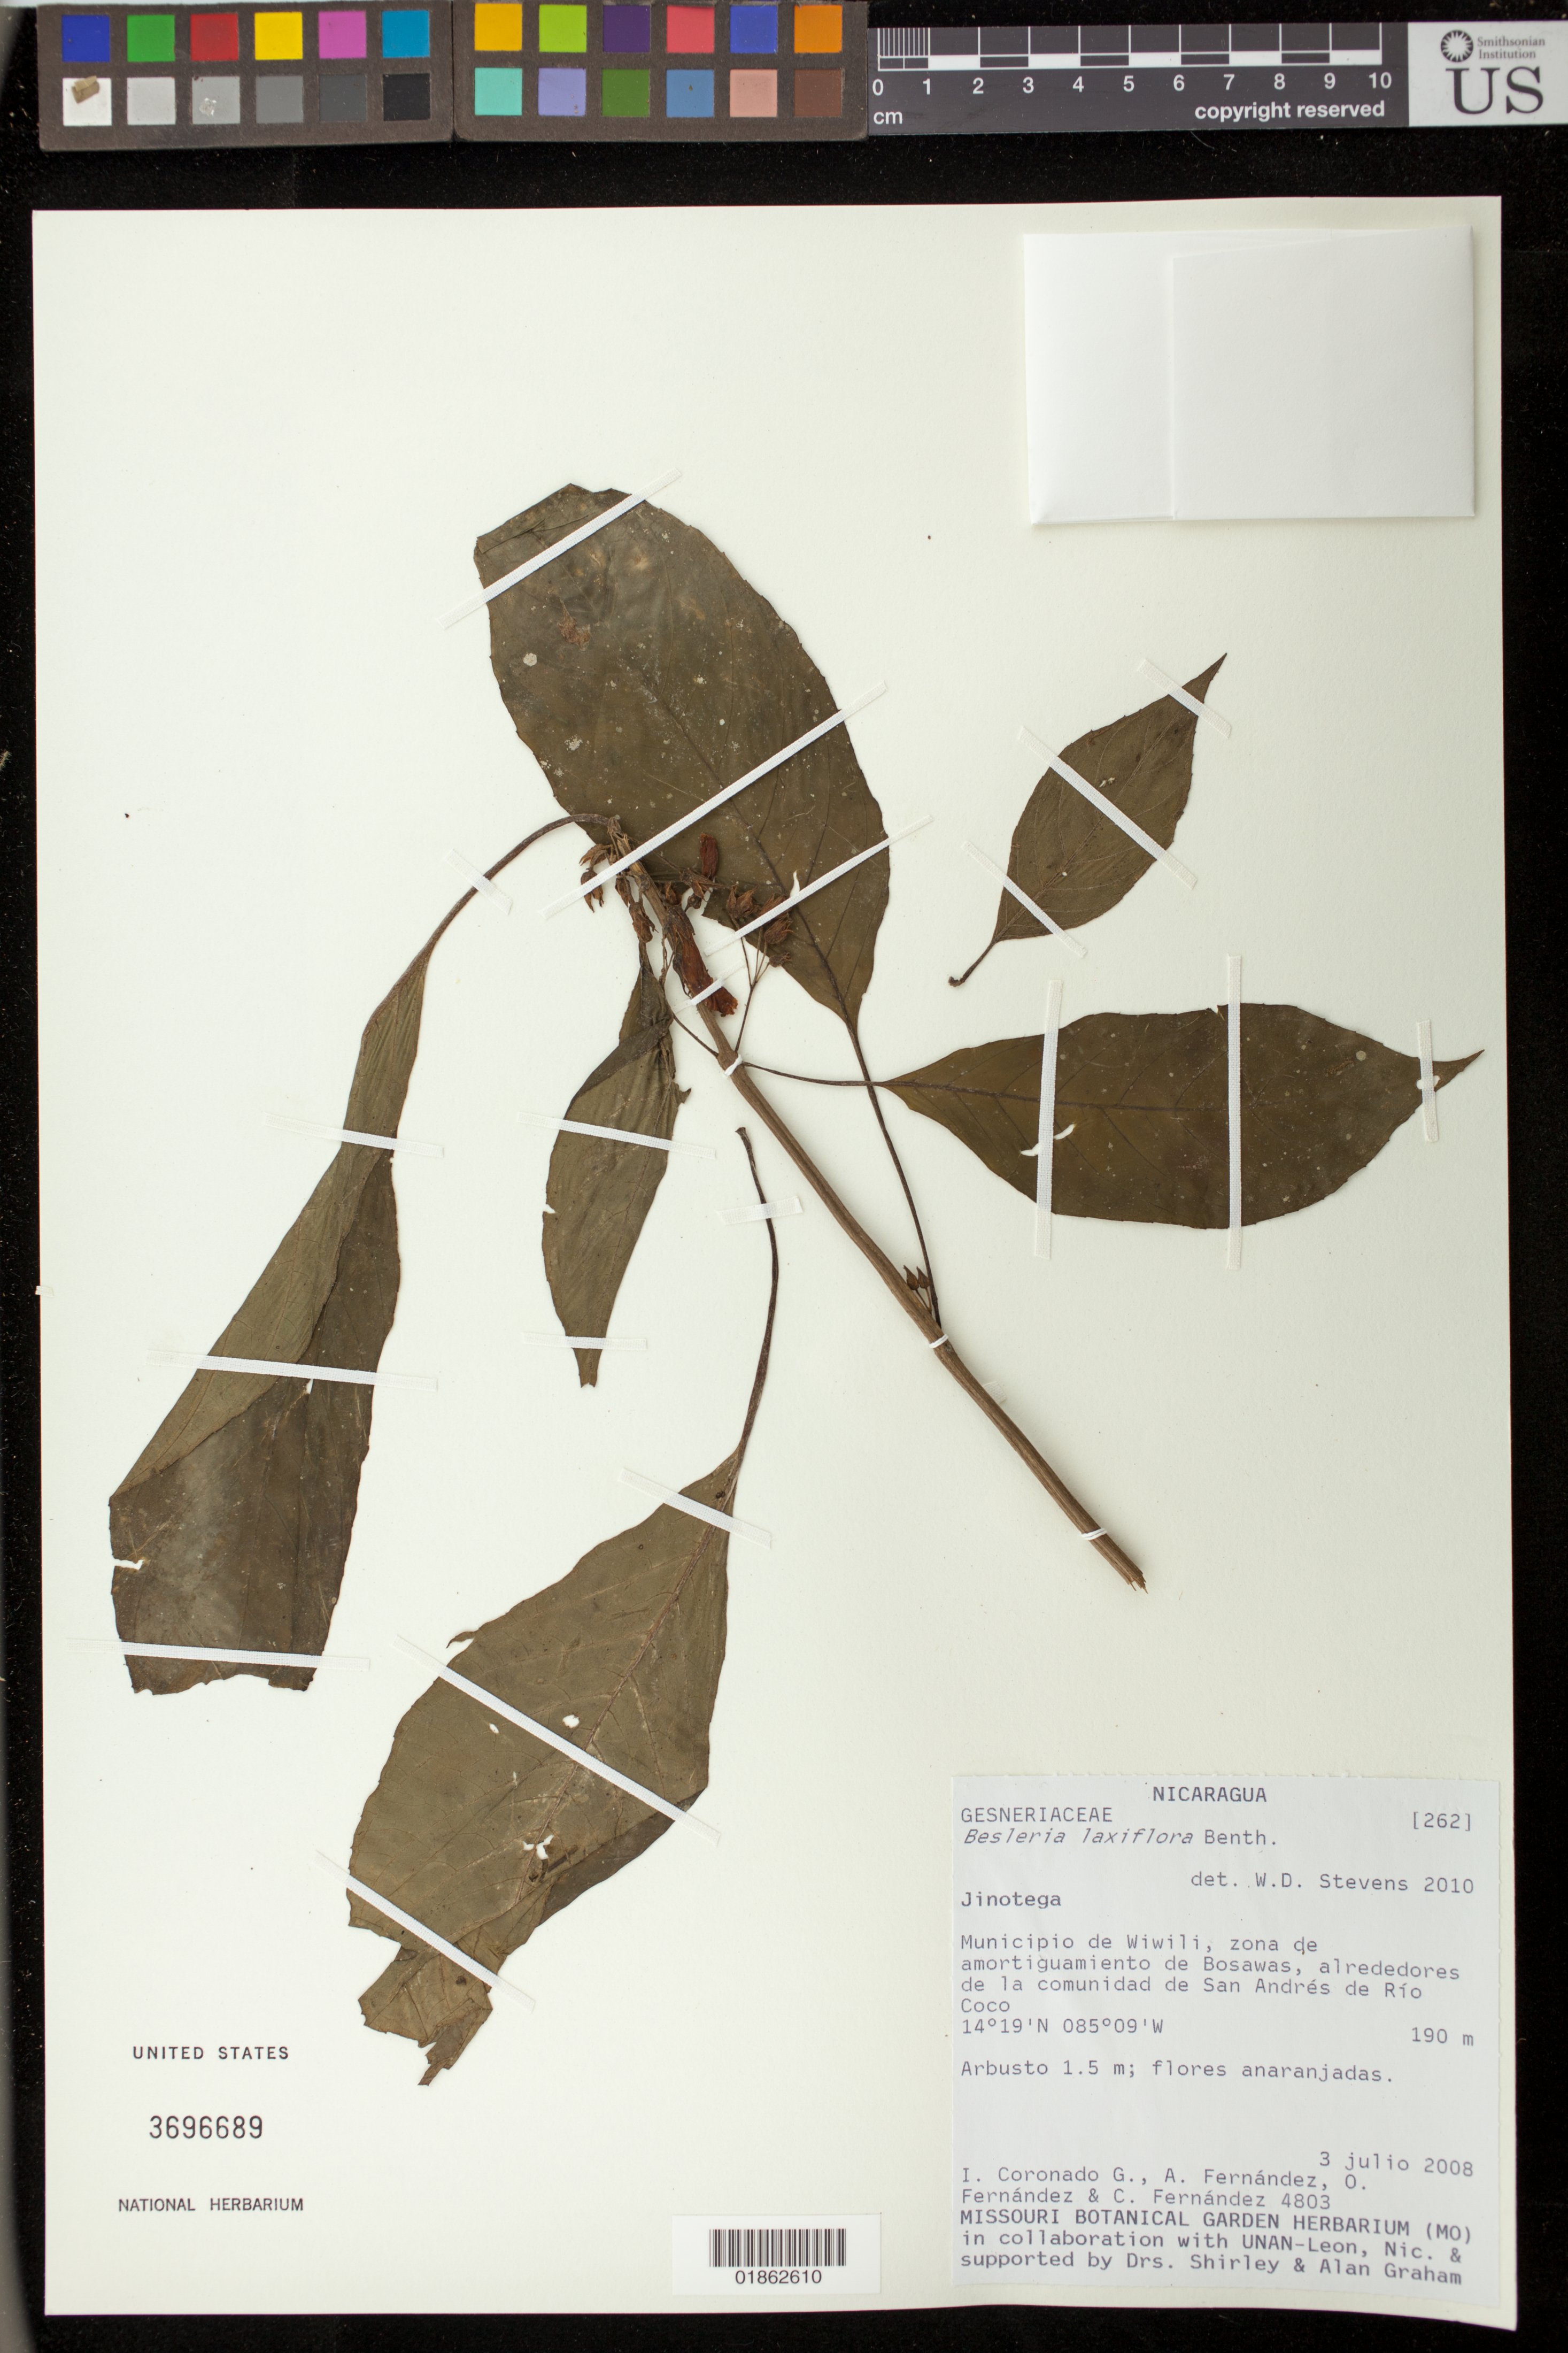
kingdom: Plantae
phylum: Tracheophyta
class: Magnoliopsida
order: Lamiales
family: Gesneriaceae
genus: Besleria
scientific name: Besleria laxiflora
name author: Benth.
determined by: Stevens, W. Douglas, Missouri Botanical Garden (MO)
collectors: I. Coronado, A. Fernández, O. Fernandez & C. Fernandez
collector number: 4803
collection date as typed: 03 julio 2008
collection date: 2008-07-03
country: Nicaragua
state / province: Jinotega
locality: Municipio de Wiwili, zona de amortiguamiento de Bosawas, alrededores de la comunidad de San Andres de Rio Coco.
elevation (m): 190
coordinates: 14 19 N, 085 09 W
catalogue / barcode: US 3696689